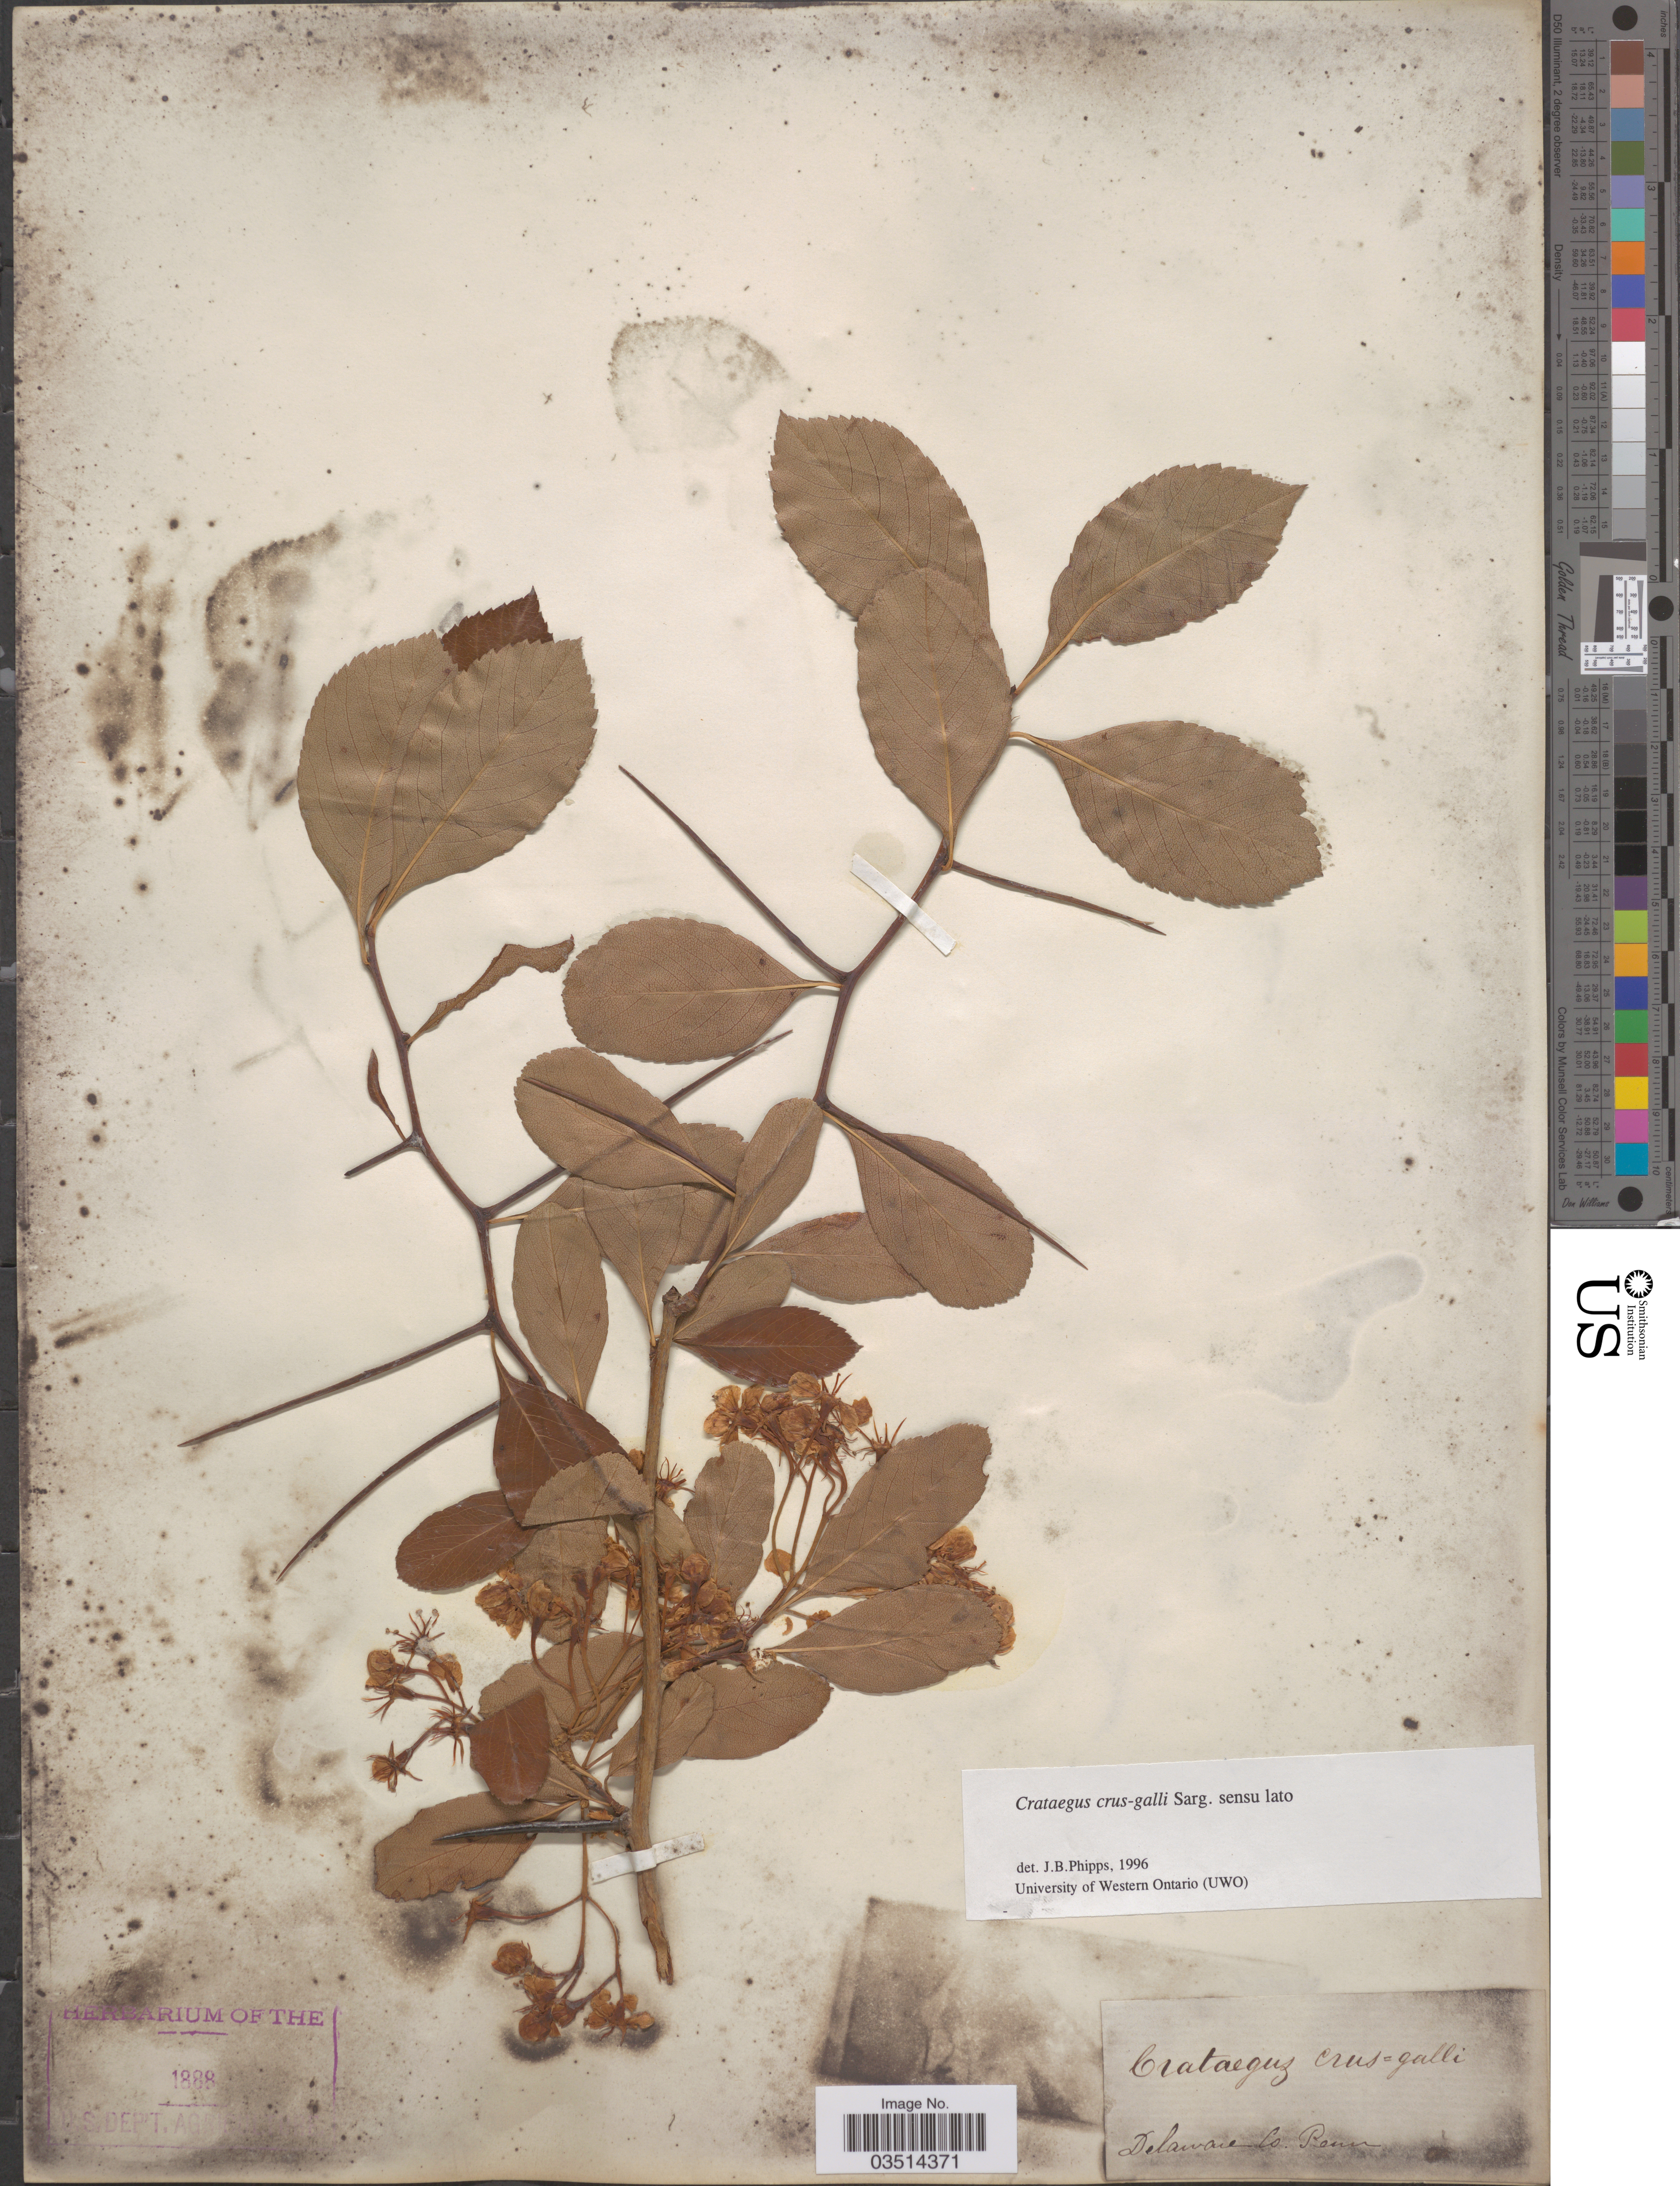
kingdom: Plantae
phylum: Tracheophyta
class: Magnoliopsida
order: Rosales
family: Rosaceae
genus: Crataegus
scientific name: Crataegus crus-galli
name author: L.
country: United States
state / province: Pennsylvania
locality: Delaware Co.